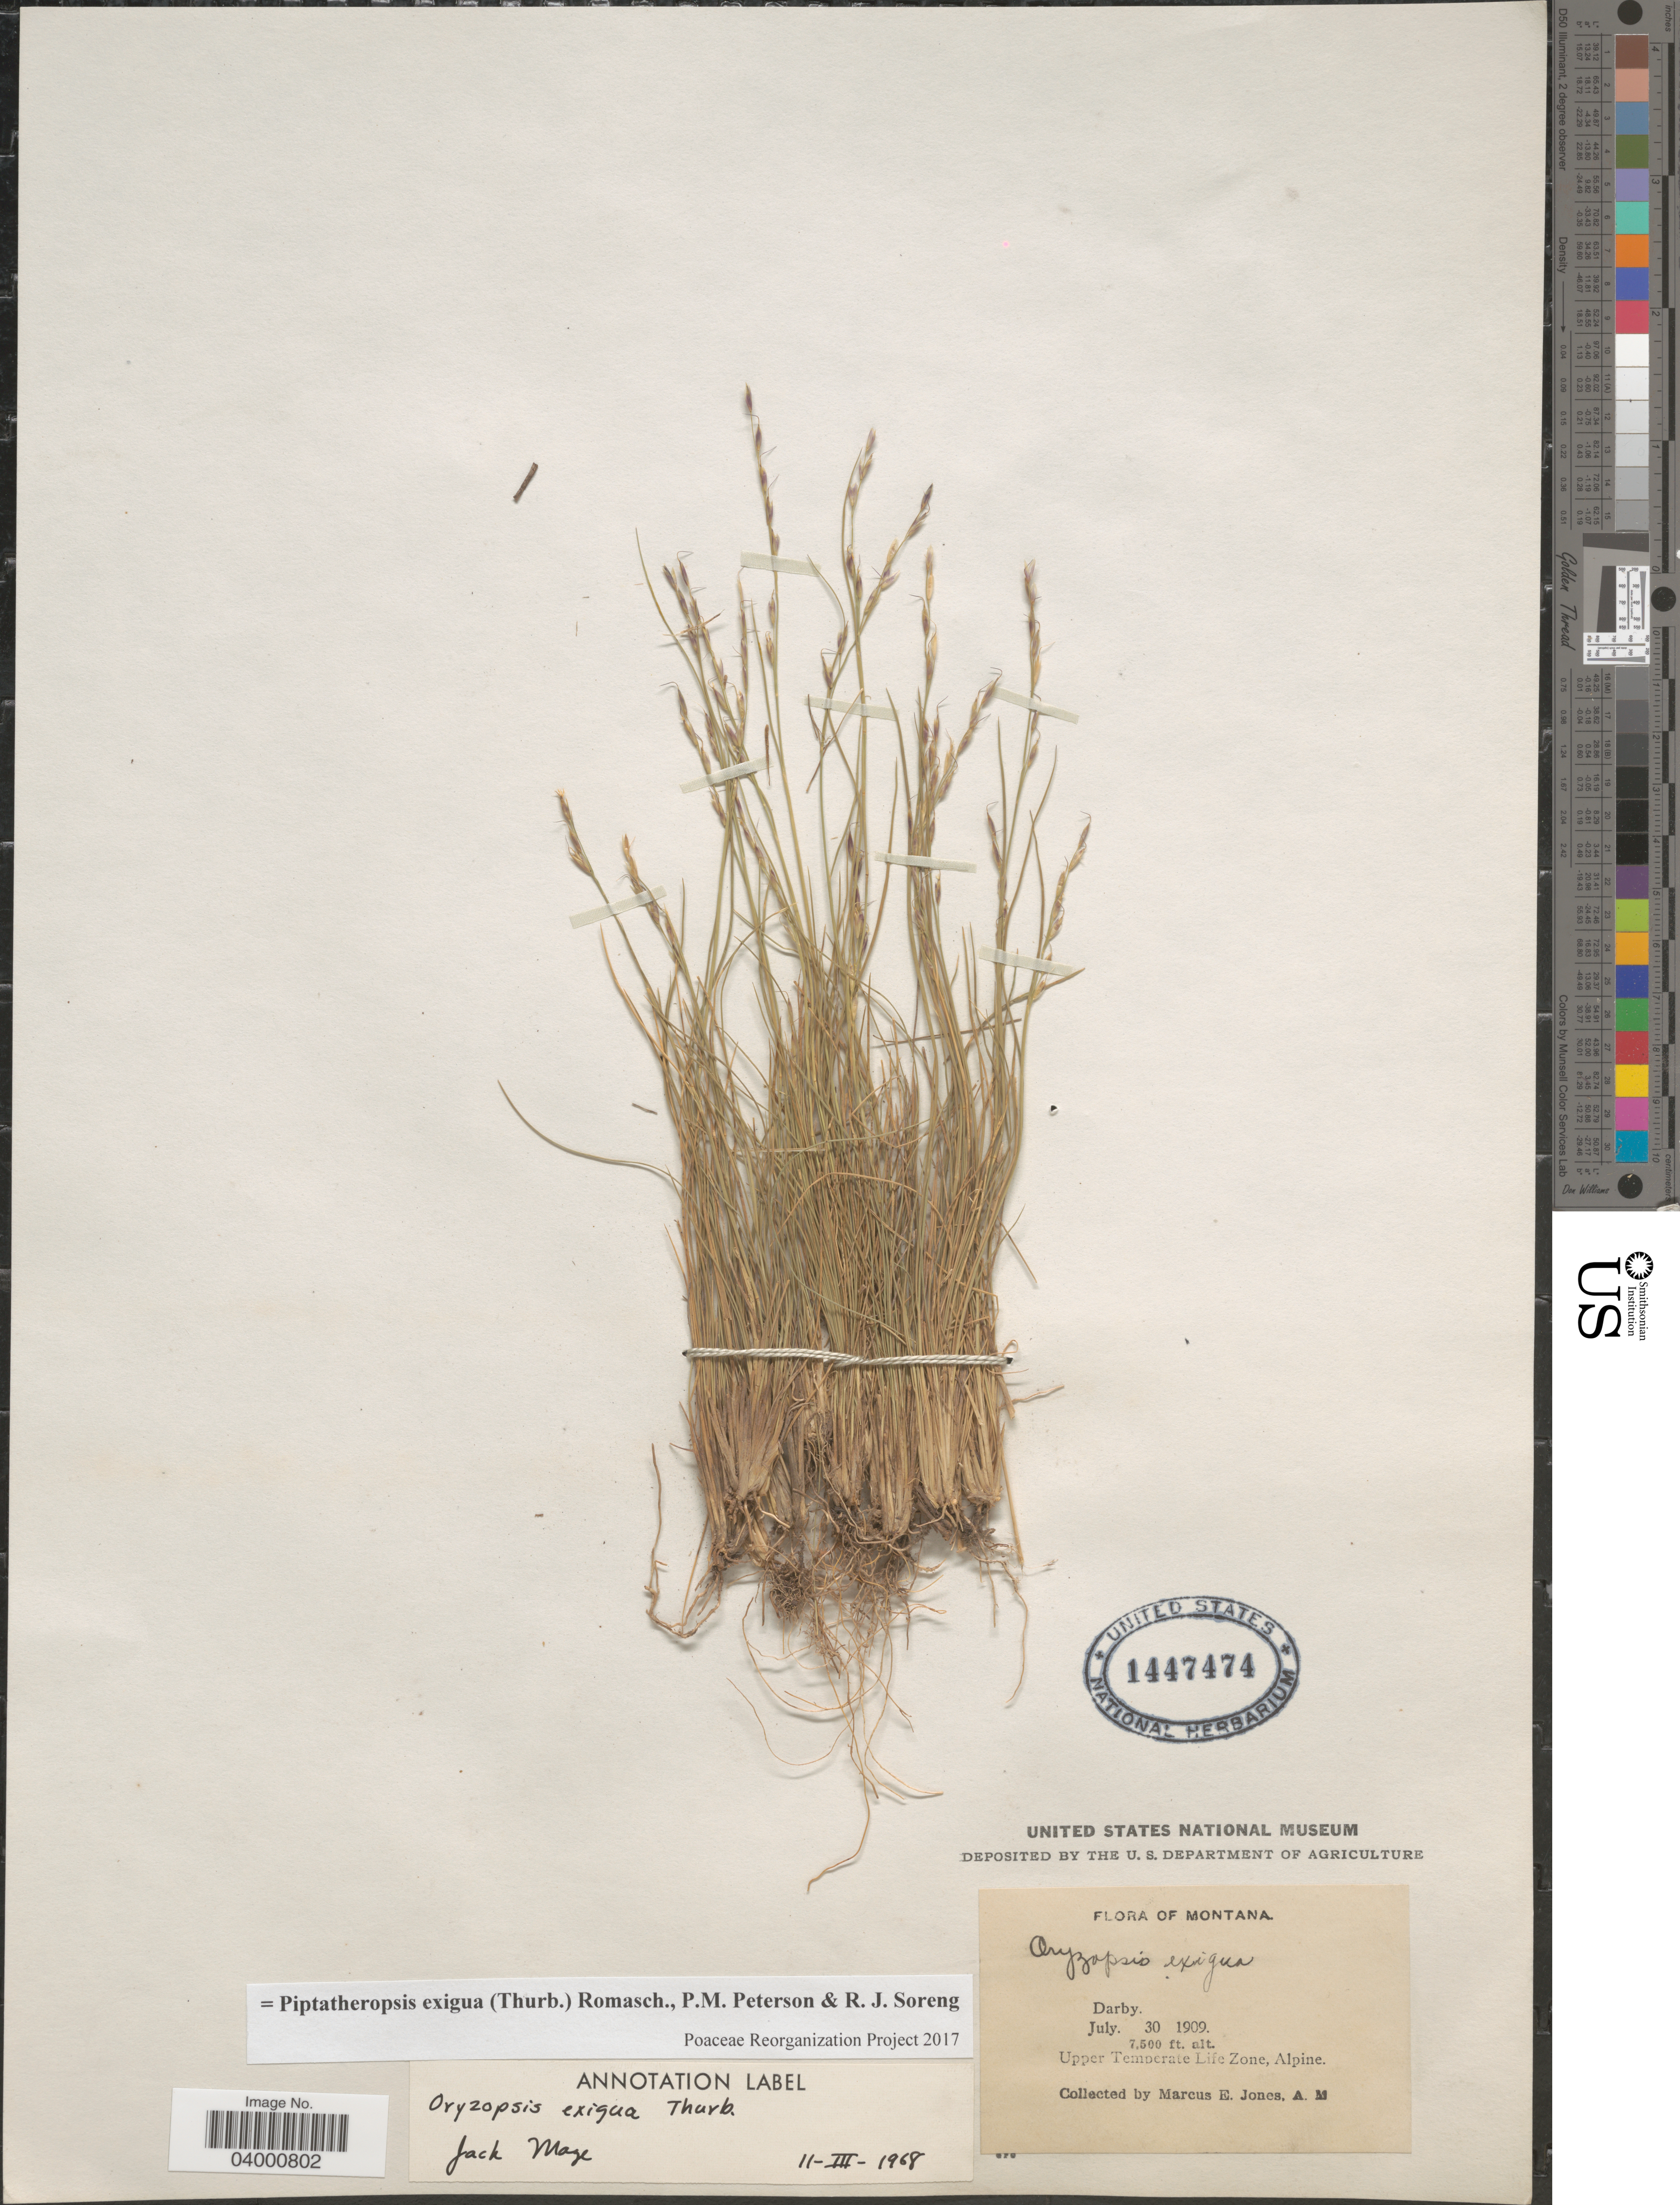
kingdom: Plantae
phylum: Tracheophyta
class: Liliopsida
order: Poales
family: Poaceae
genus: Piptatheropsis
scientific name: Piptatheropsis exigua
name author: (Thurb.) Romasch. et al.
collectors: M. E. Jones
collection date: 1909-07-30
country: United States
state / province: Montana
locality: Darby. Upper Temperate Life Zone, Alpine.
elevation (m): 2286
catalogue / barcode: US 1447474